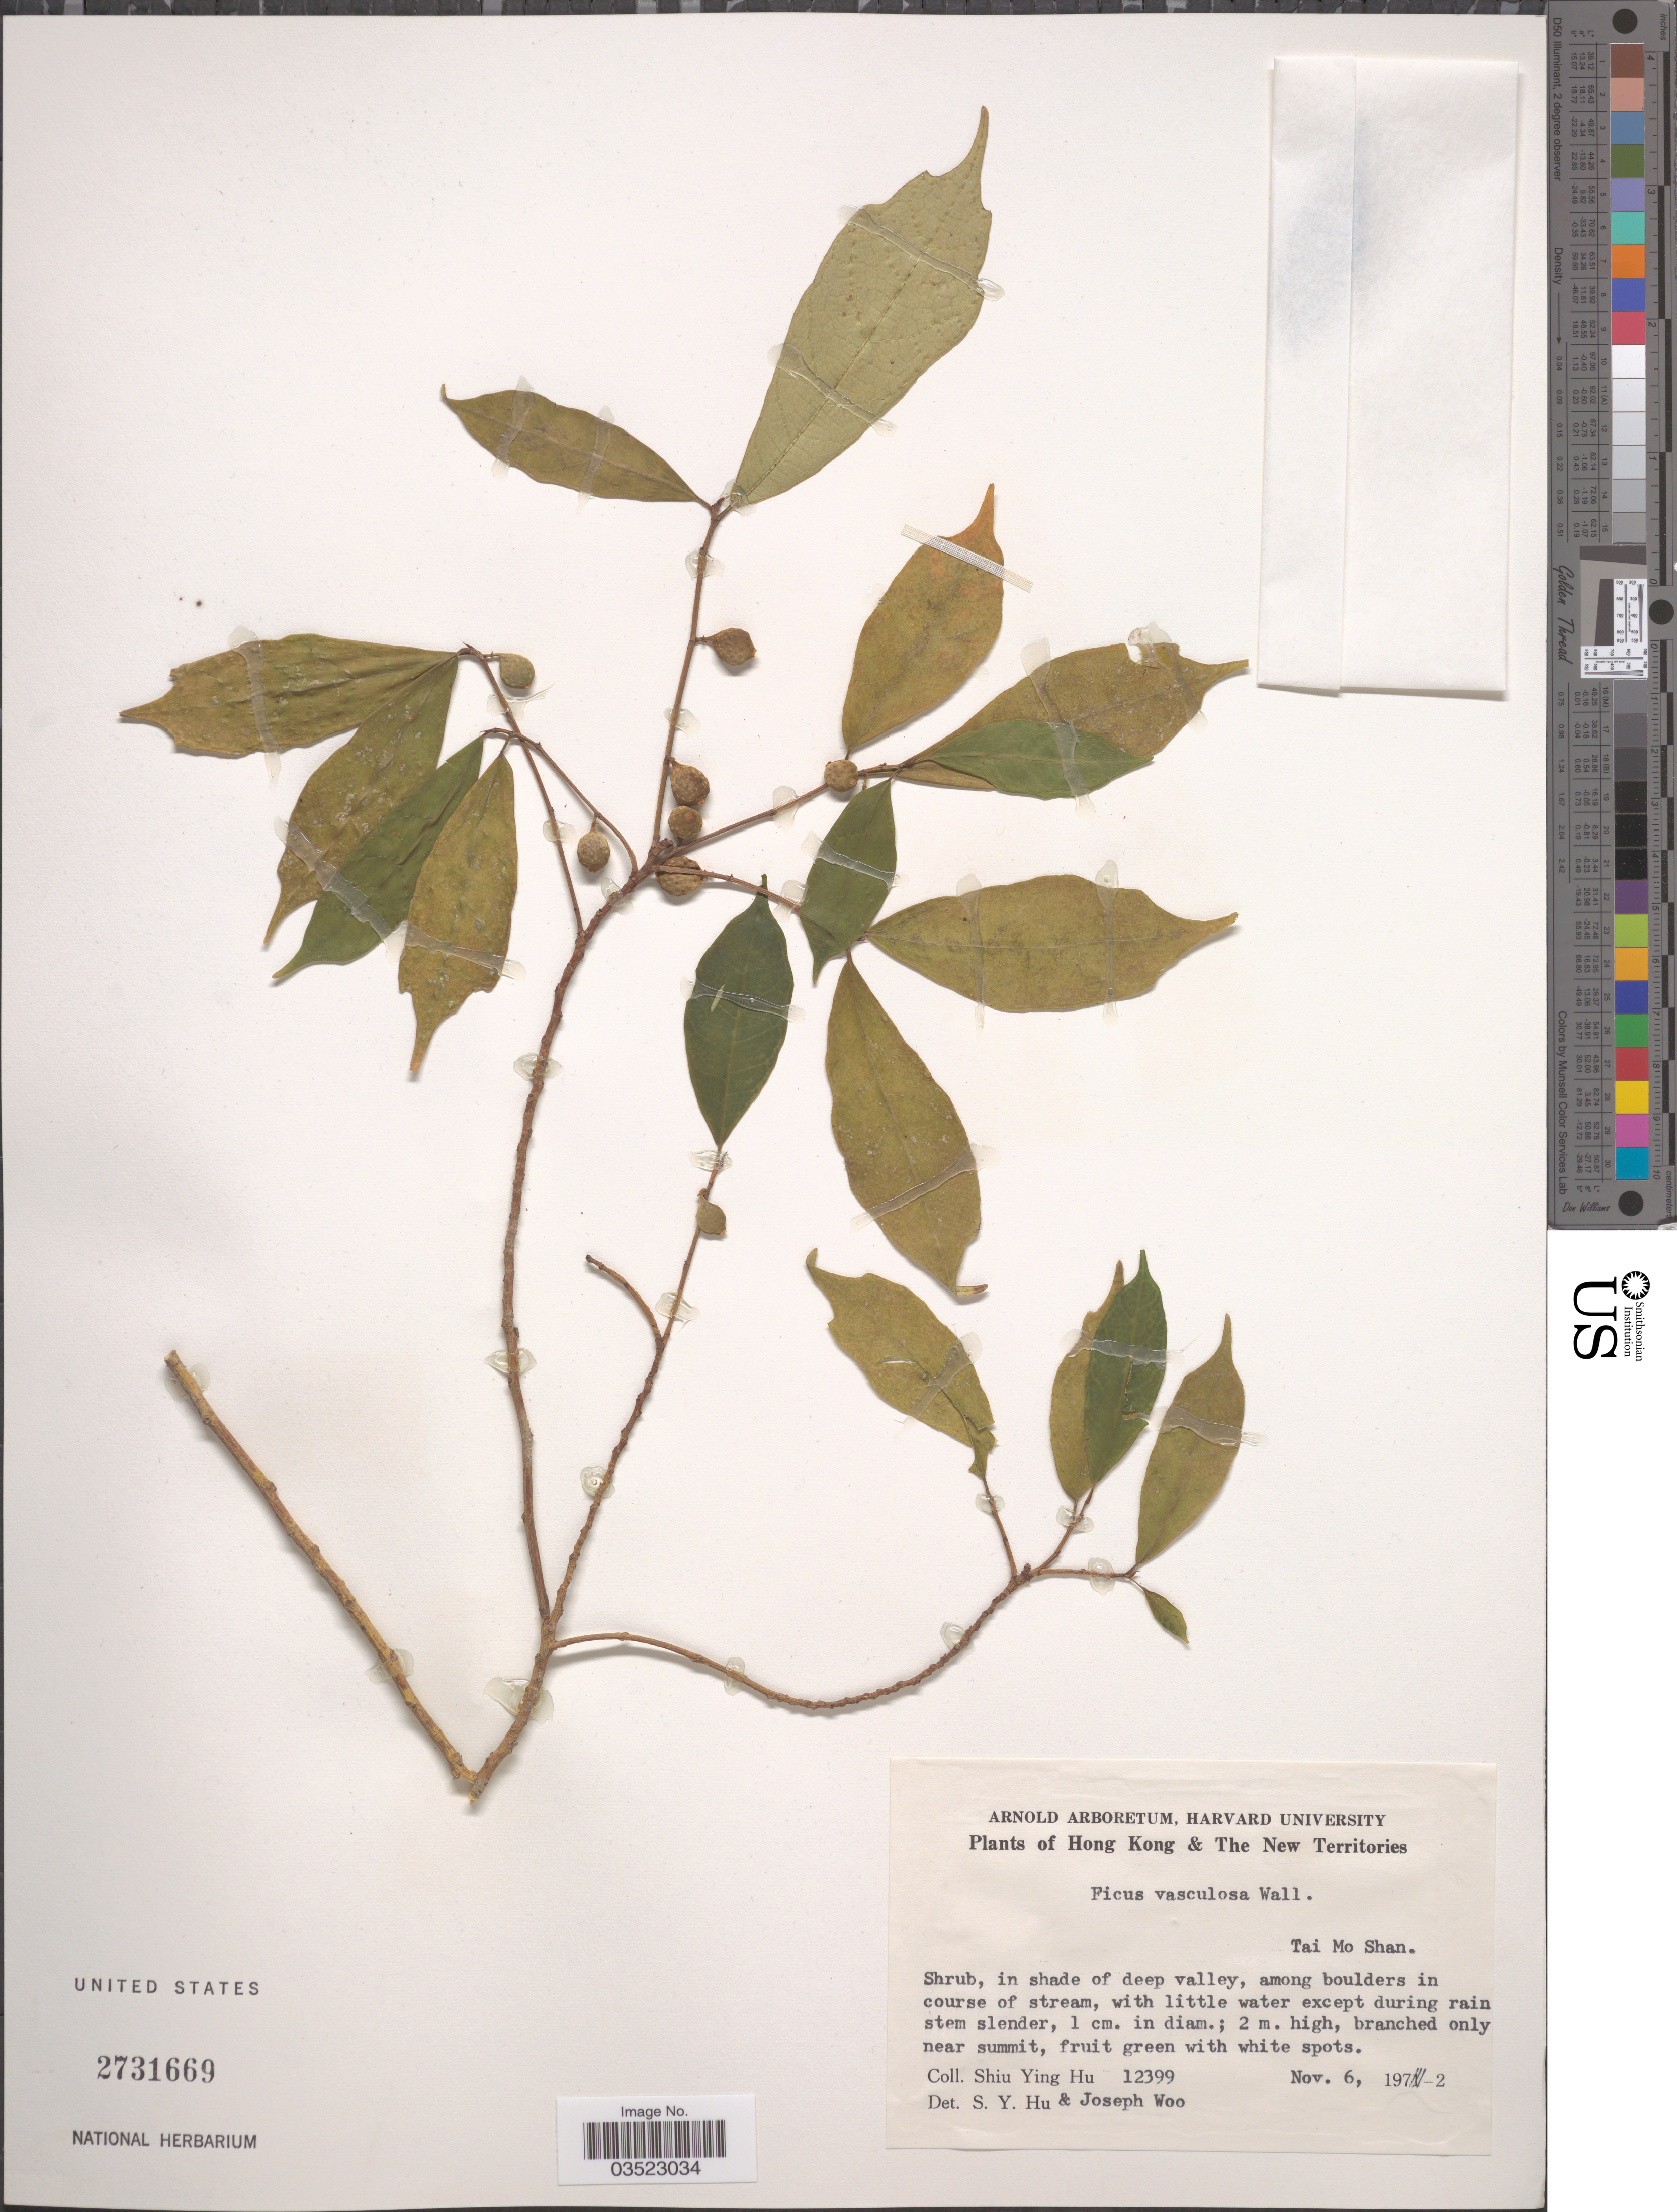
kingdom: Plantae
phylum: Tracheophyta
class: Magnoliopsida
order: Rosales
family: Moraceae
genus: Ficus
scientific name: Ficus vasculosa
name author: Wall. ex Miq.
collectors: S. Y. Hu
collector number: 12399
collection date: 1972-11-06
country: China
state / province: Hong Kong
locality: The New Territories. Tai Mo Shan.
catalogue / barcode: US 2731669